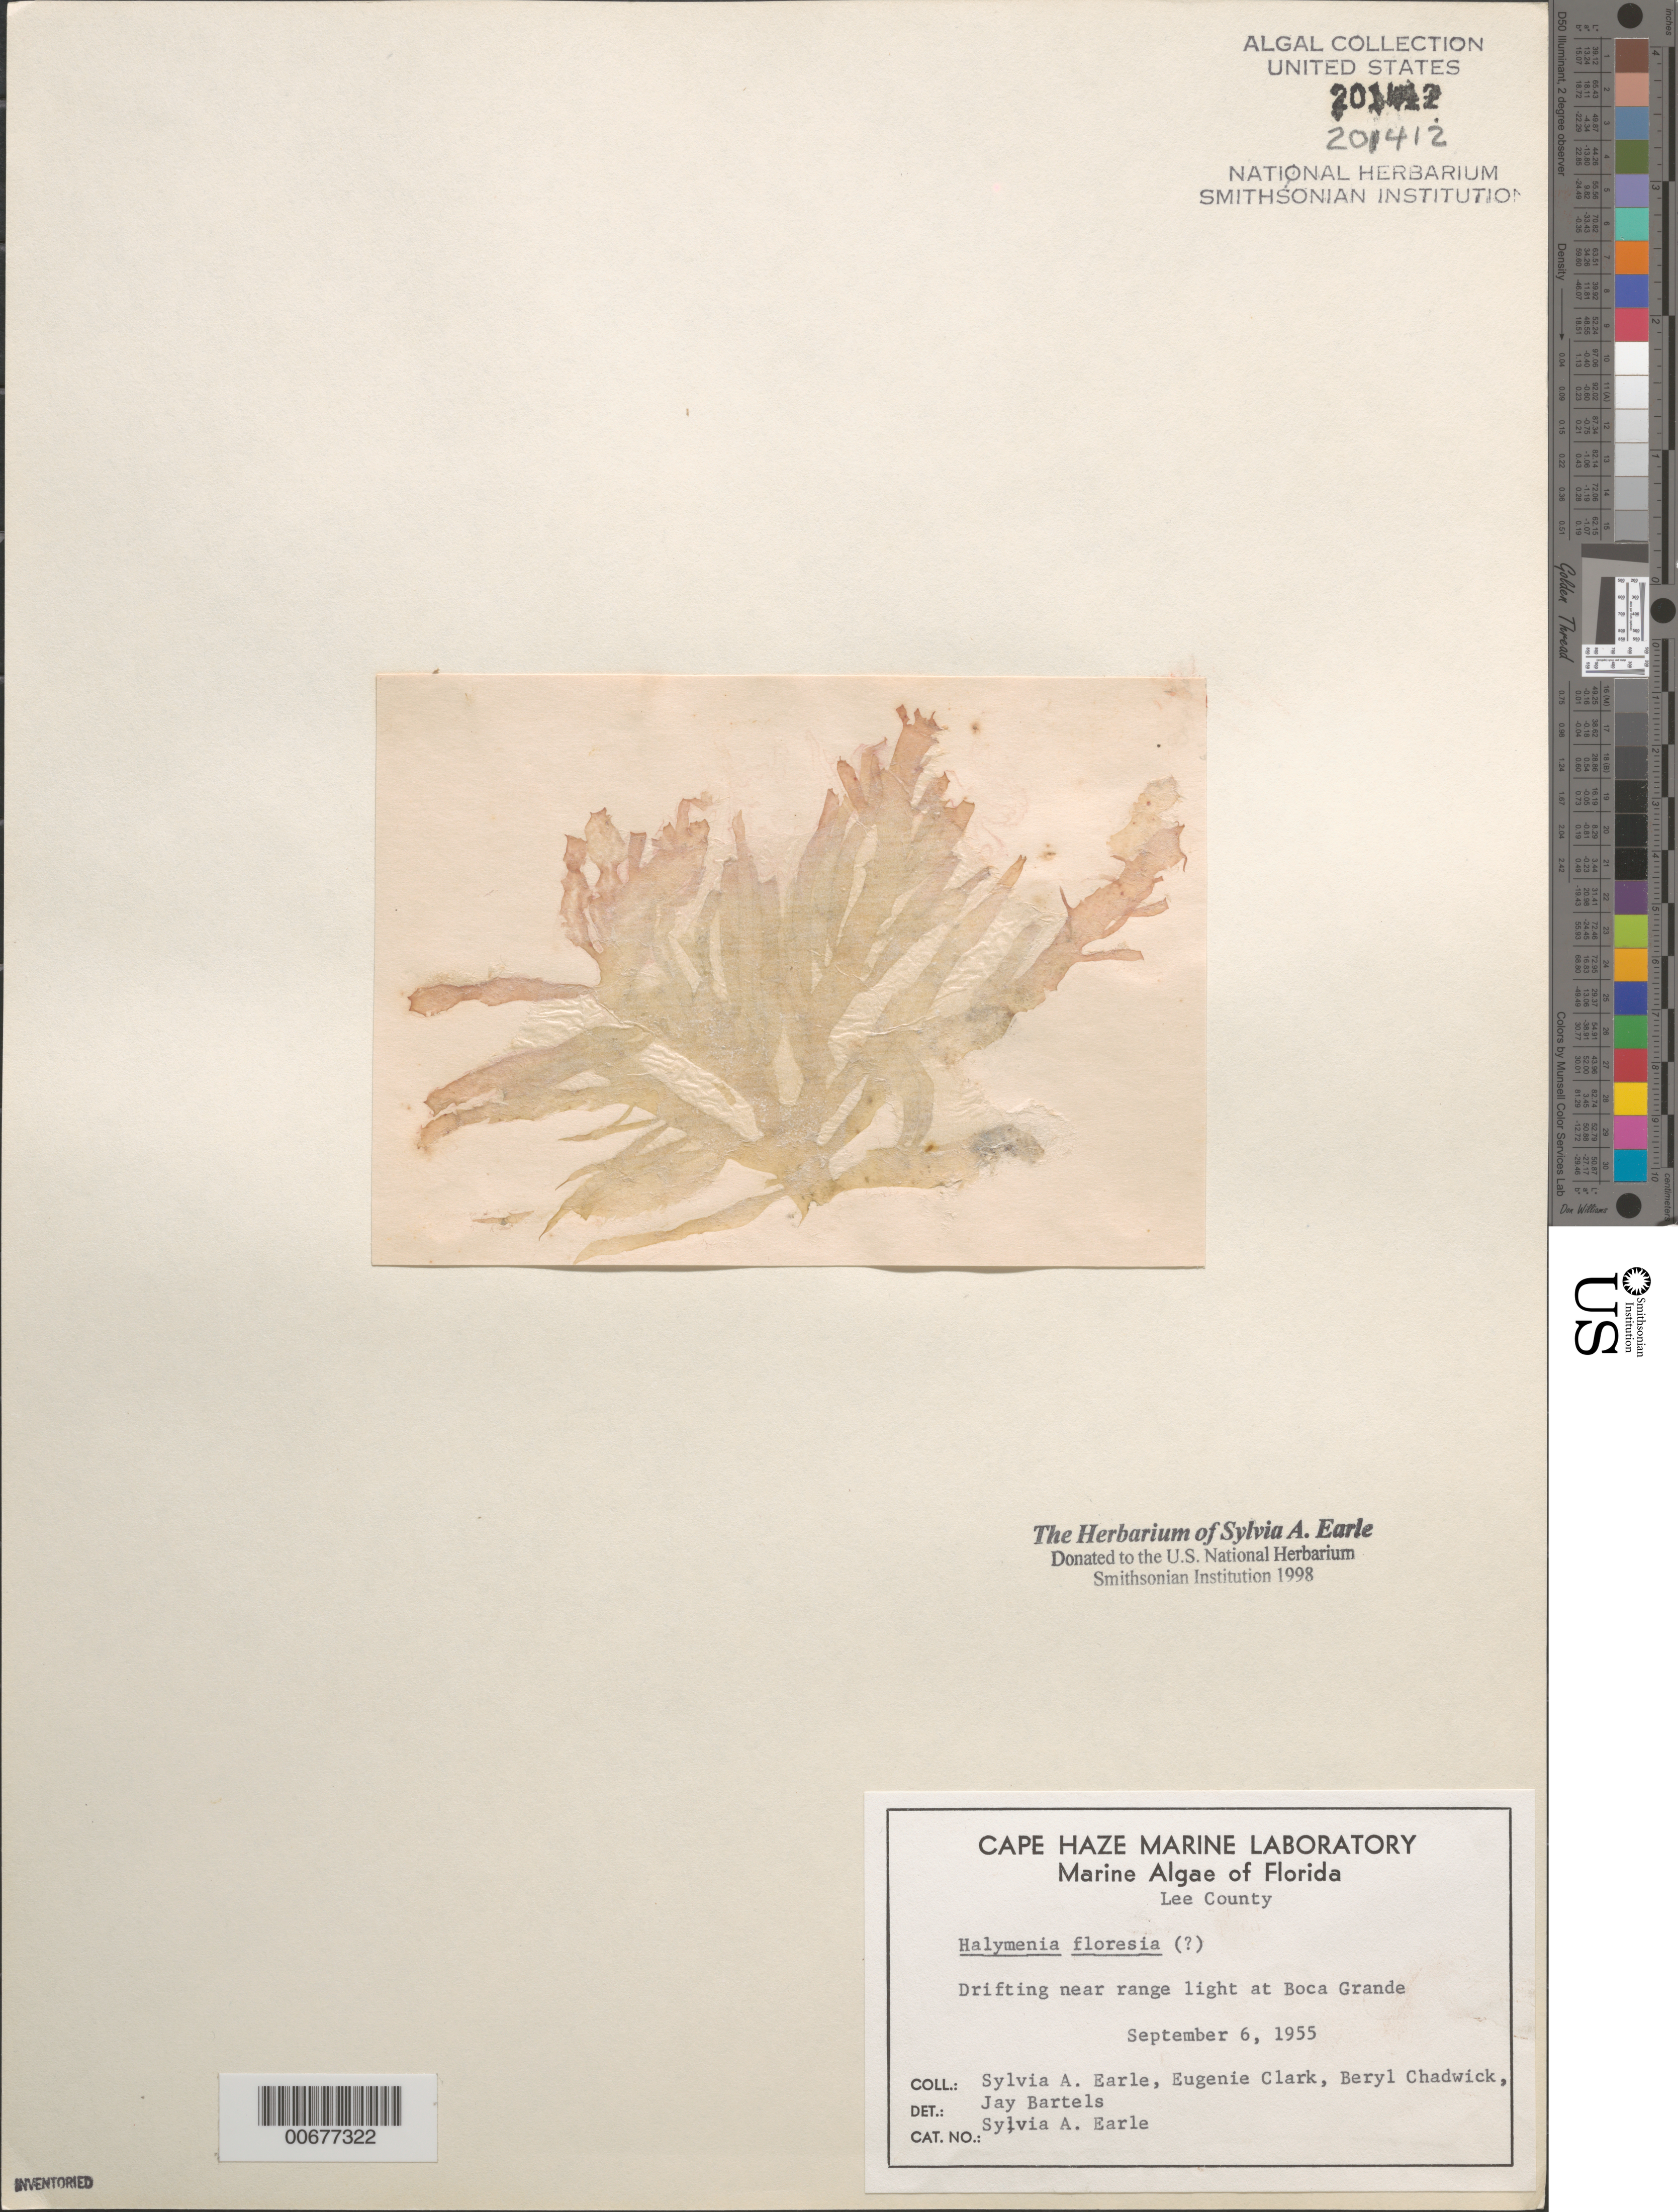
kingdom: Plantae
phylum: Rhodophyta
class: Florideophyceae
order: Halymeniales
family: Halymeniaceae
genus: Halymenia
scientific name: Halymenia floresii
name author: (Clemente) C. Agardh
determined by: Earle, S. A.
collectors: S. A. Earle, E. Clark, B. Chadwick & J. Bartels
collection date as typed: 06 Sep 1955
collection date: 1955-09-06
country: United States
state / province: Florida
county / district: Lee County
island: Gasparilla Island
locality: Near range light at Boca Grande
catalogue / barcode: US 201412